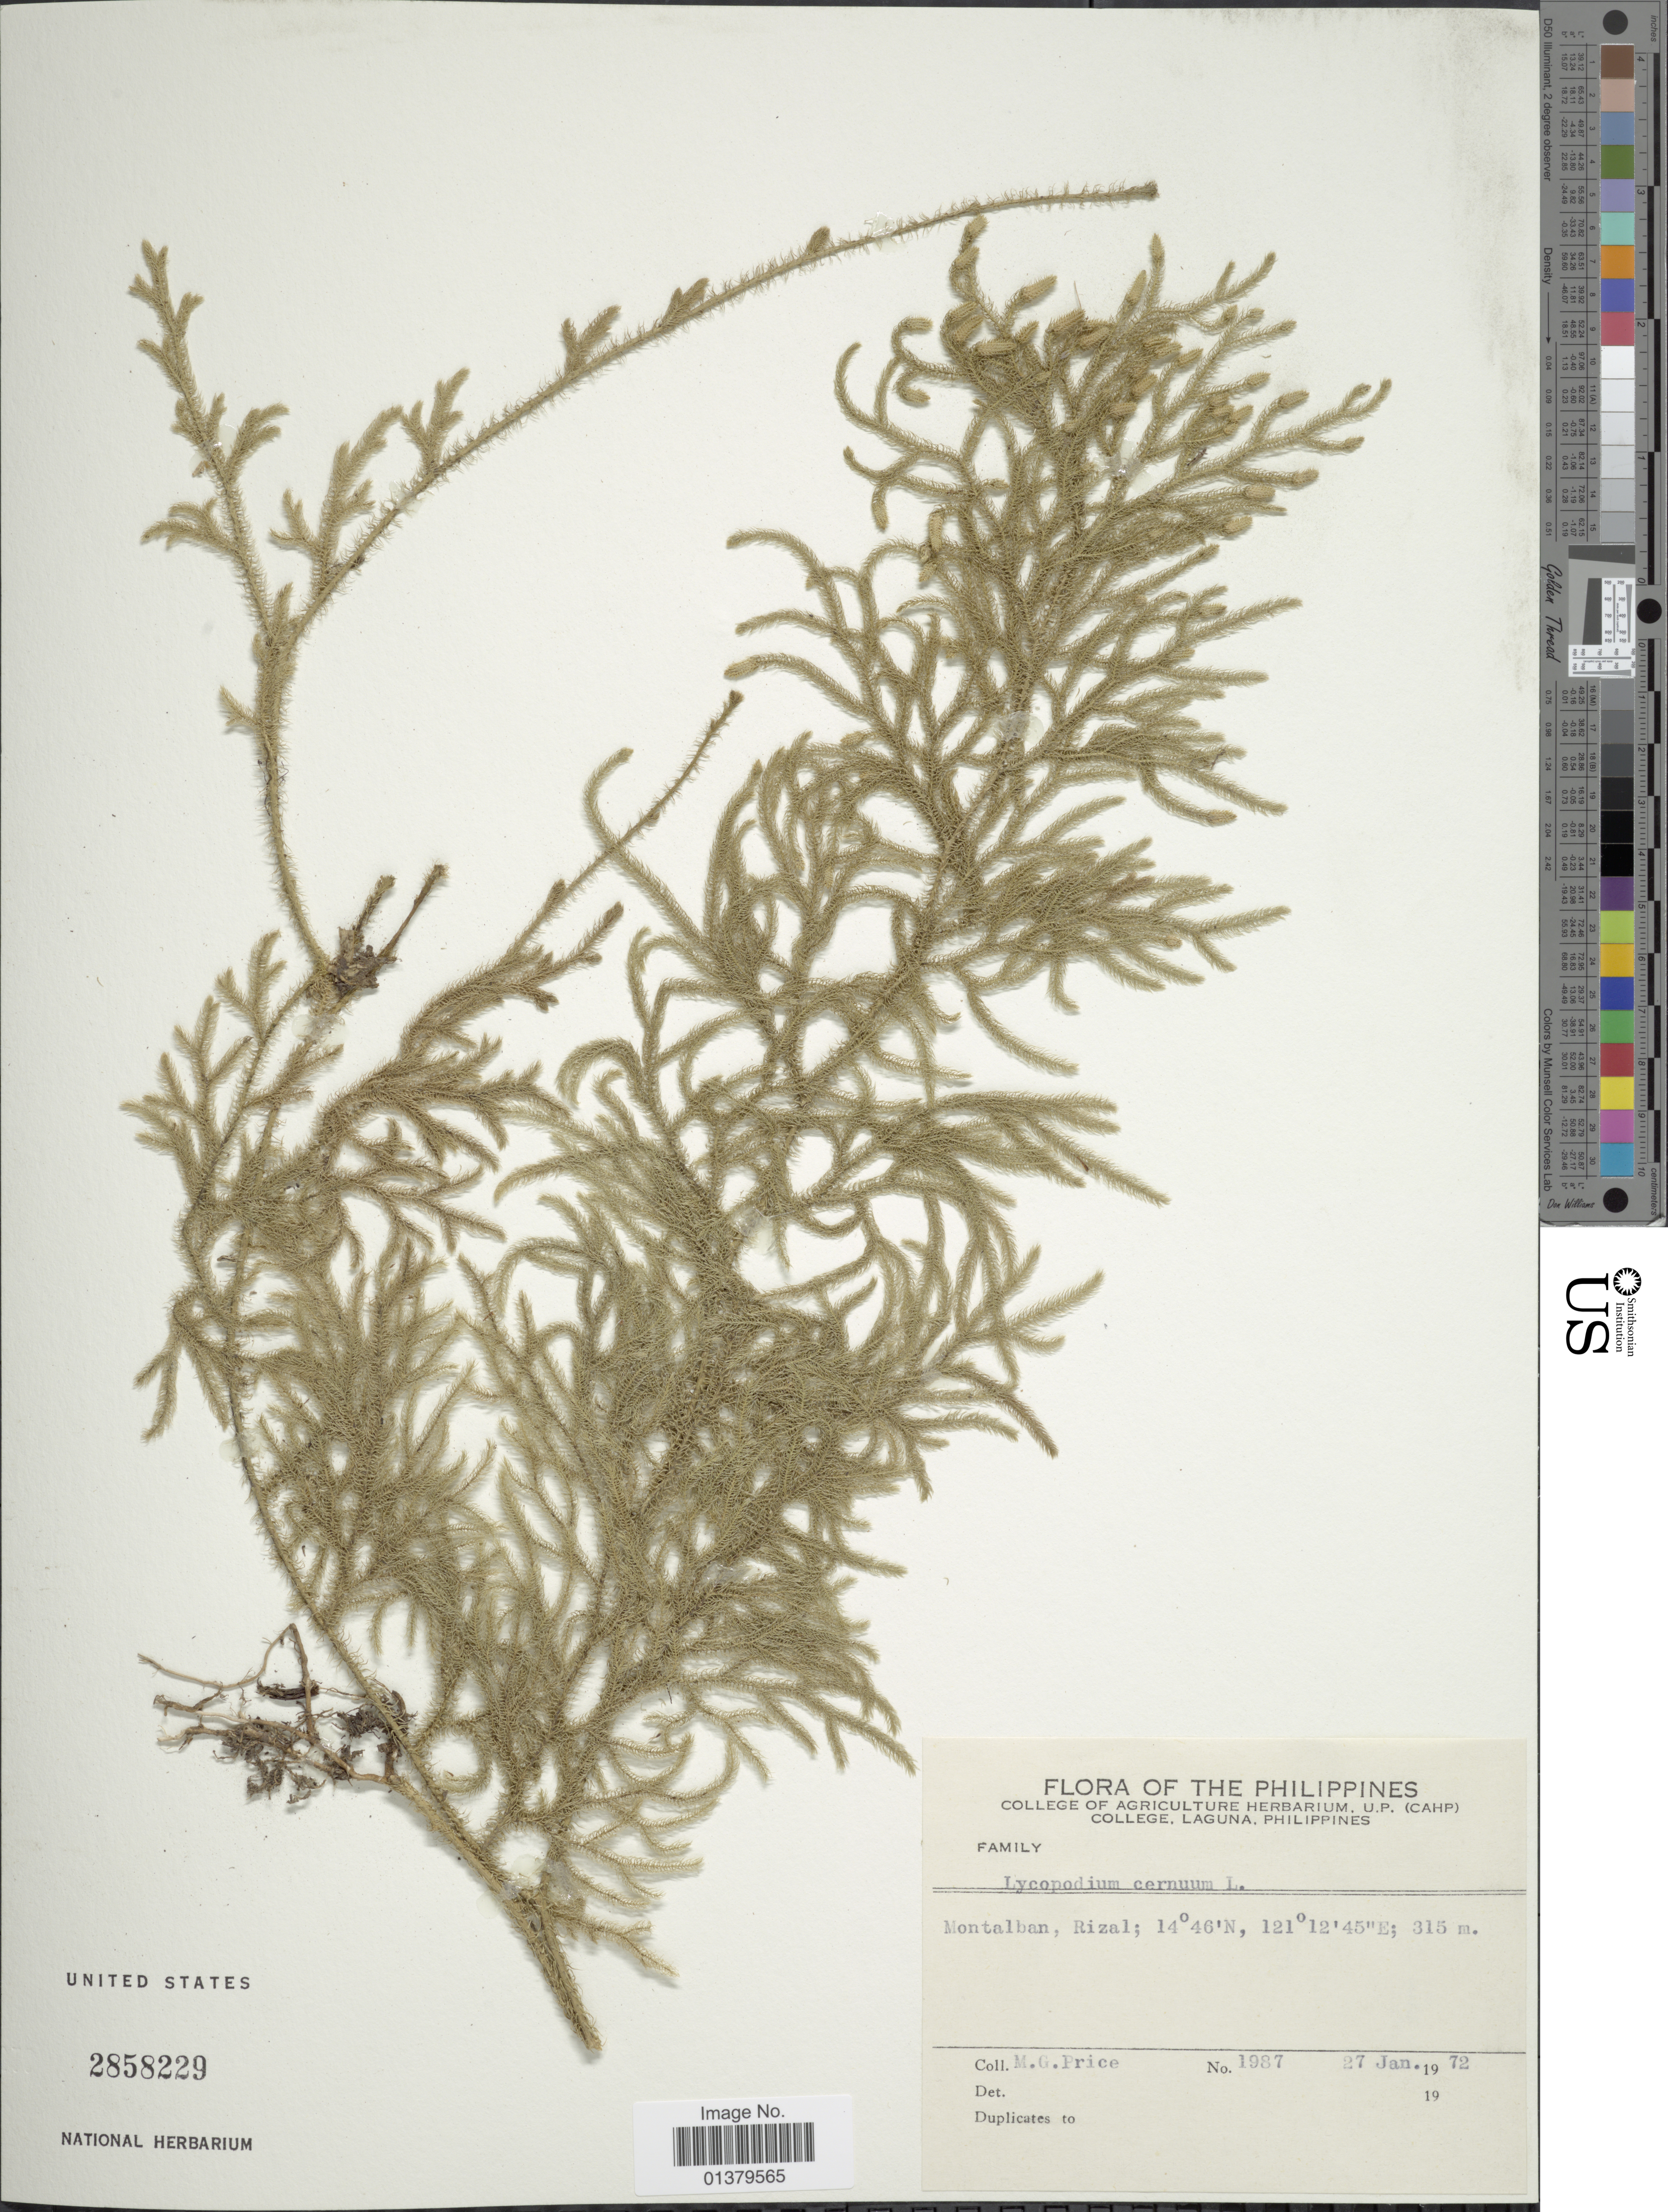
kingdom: Plantae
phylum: Tracheophyta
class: Lycopodiopsida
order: Lycopodiales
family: Lycopodiaceae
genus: Palhinhaea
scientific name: Palhinhaea cernua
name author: (L.) Vasc. & Franco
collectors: M. G. Price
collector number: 1987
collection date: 1972-01-27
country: Philippines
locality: Montalban, Rizal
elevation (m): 315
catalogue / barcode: US 2858229